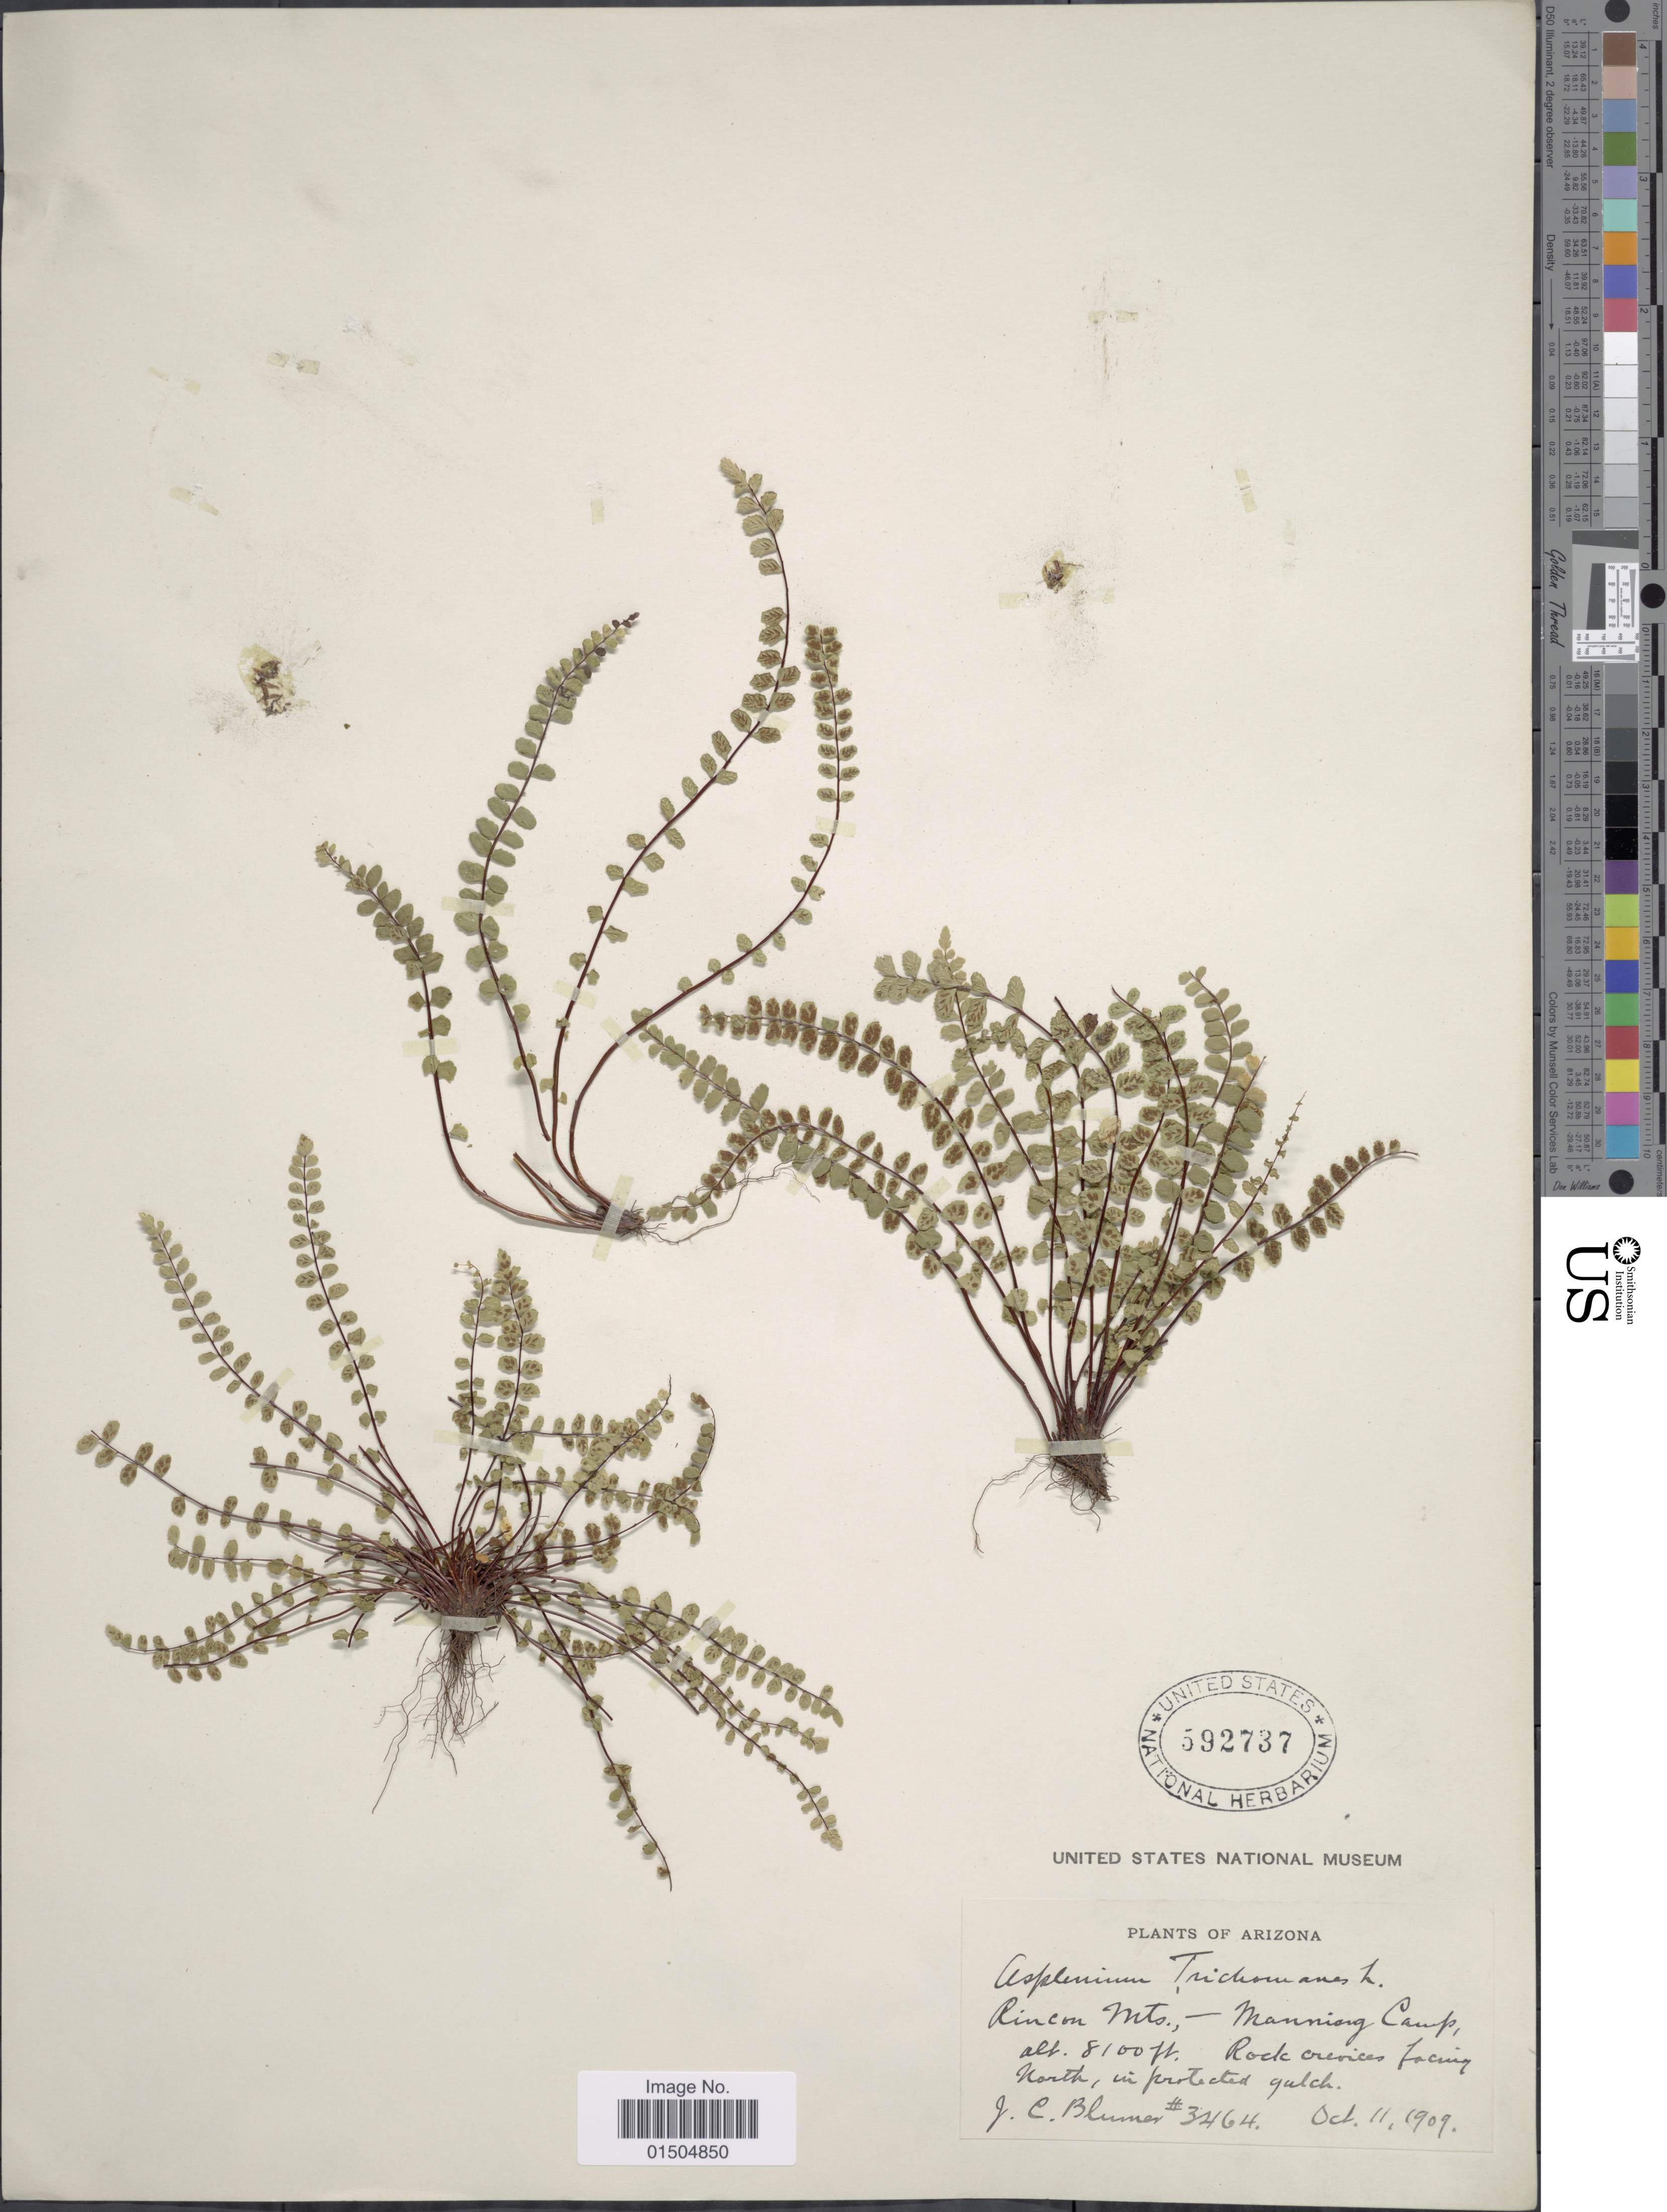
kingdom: Plantae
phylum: Tracheophyta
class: Polypodiopsida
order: Polypodiales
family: Aspleniaceae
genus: Asplenium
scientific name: Asplenium trichomanes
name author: L.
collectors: J. C. Blumer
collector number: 3464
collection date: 1909-10-11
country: United States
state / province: Arizona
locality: Rincon Mts., Manning Camp. Rock crevices facing North, in protected gulch.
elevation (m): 2469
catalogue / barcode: US 592737